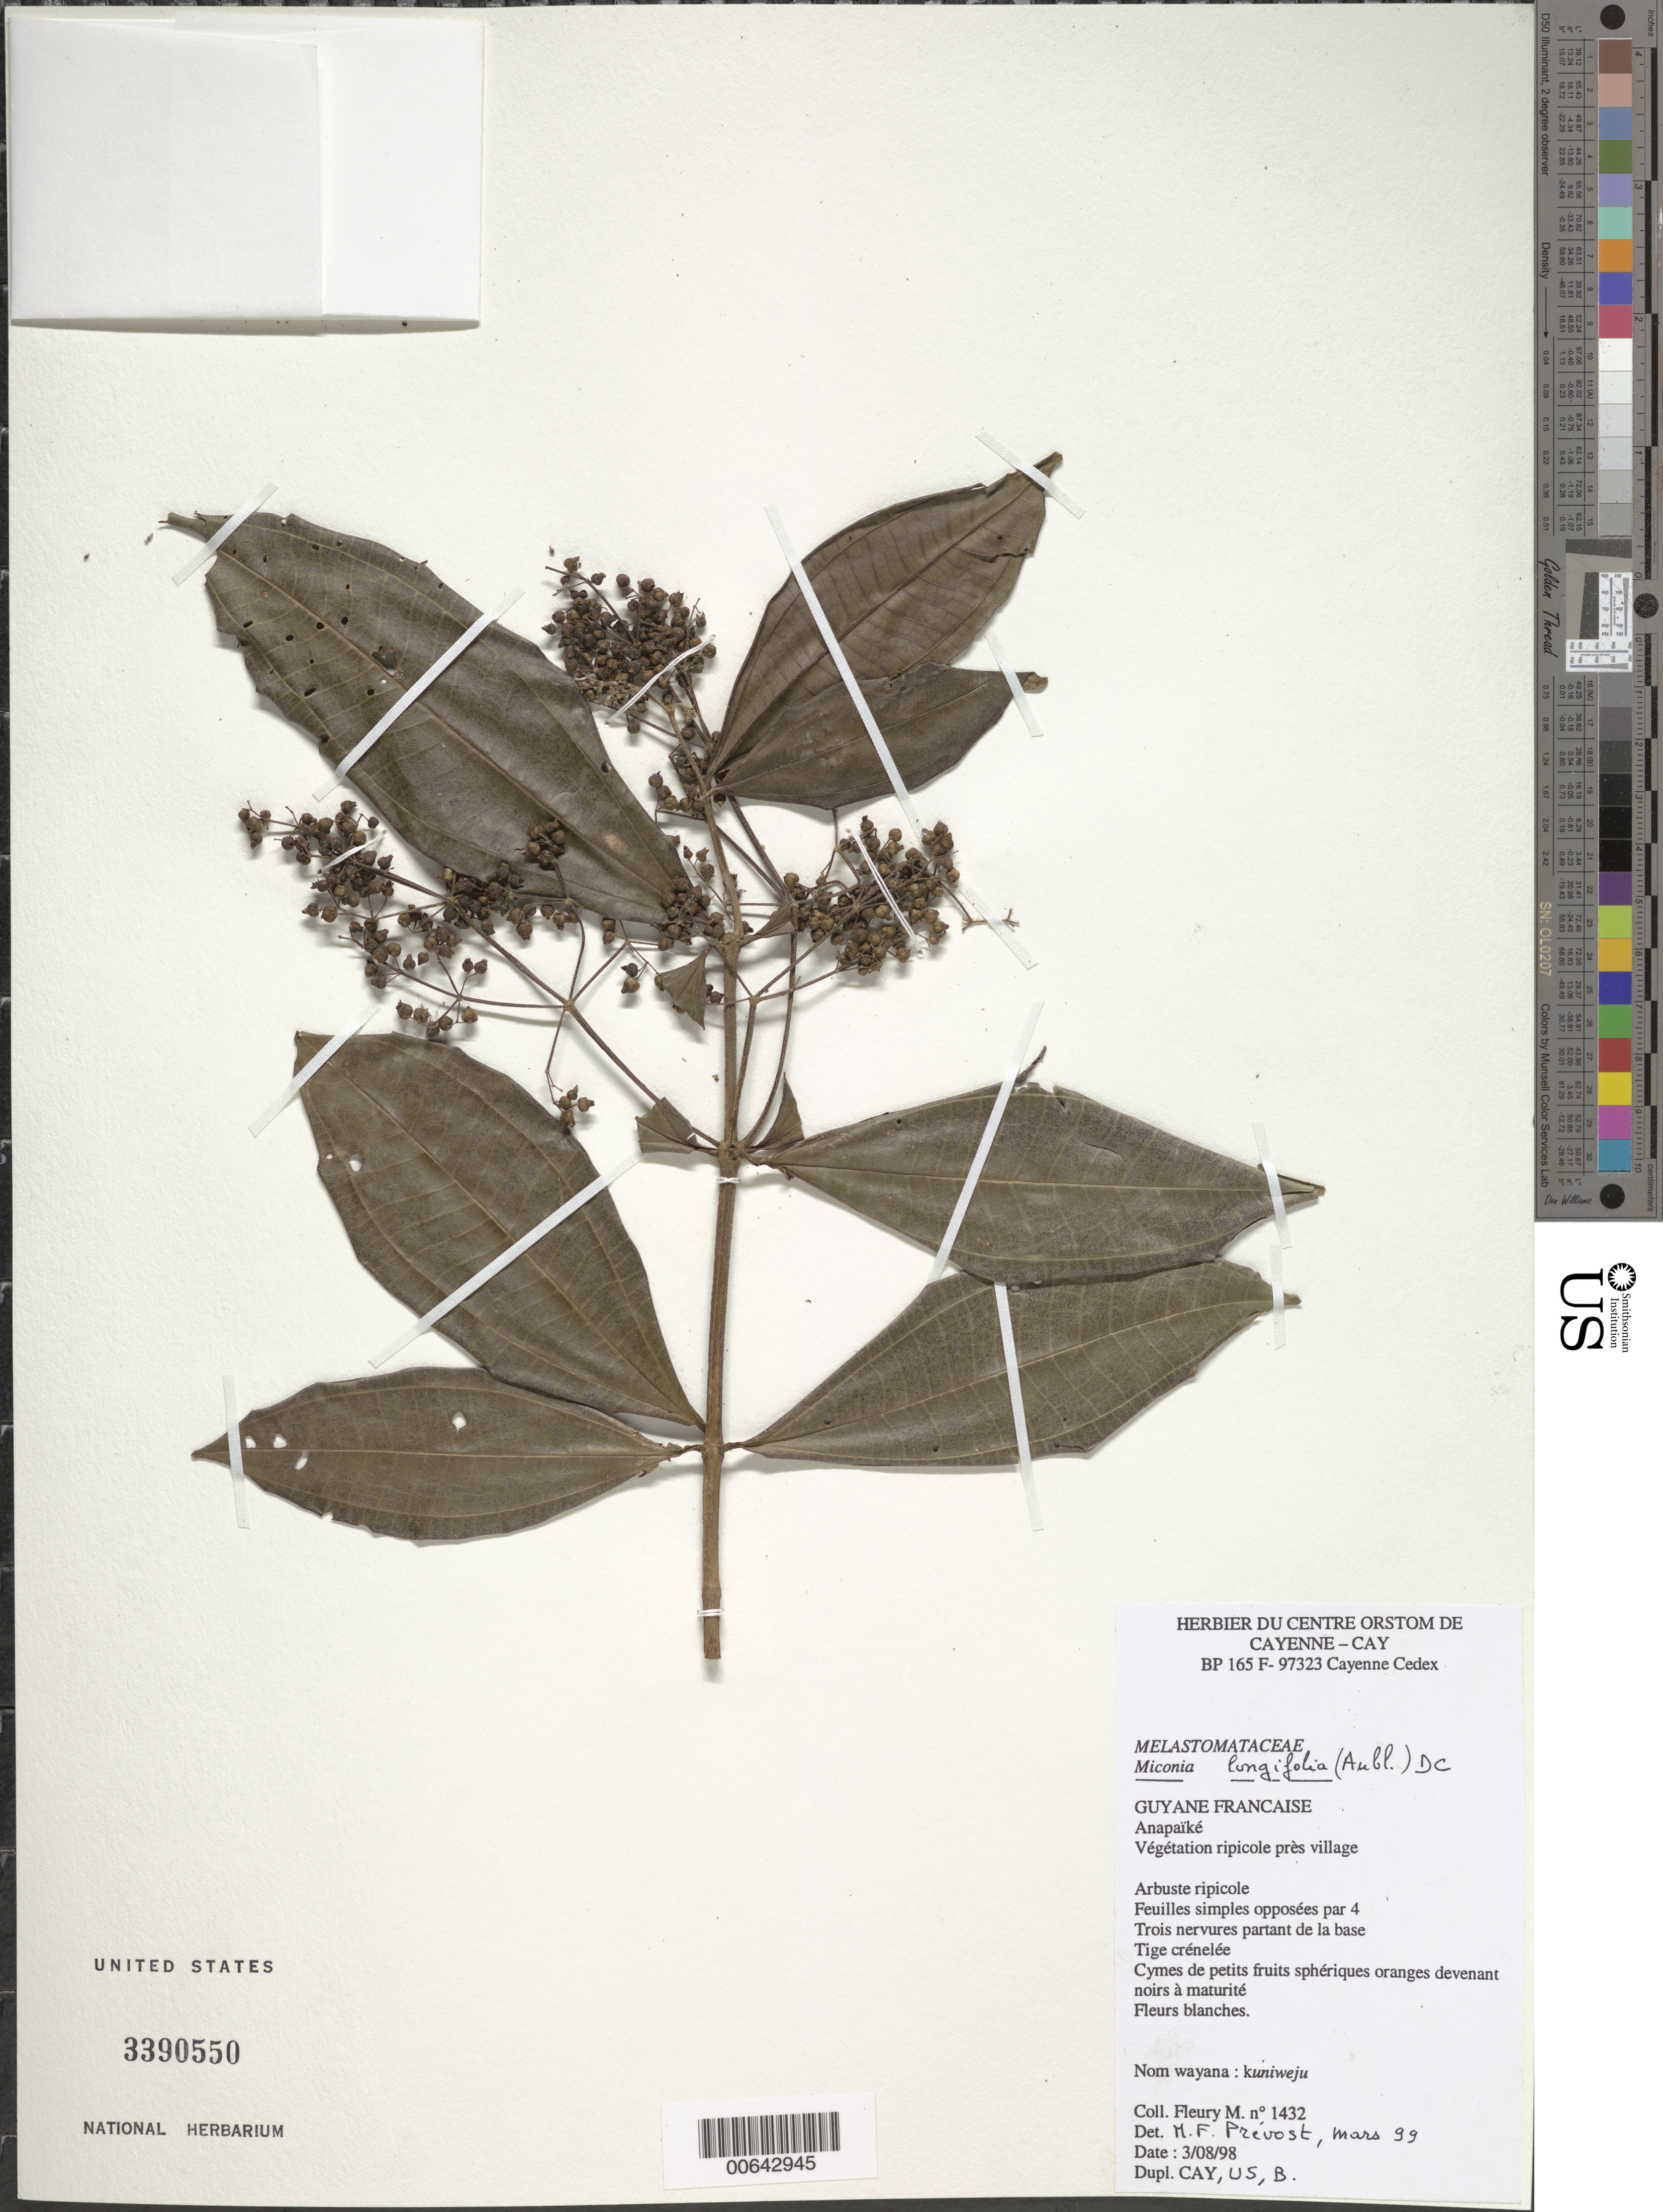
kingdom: Plantae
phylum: Tracheophyta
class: Magnoliopsida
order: Myrtales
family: Melastomataceae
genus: Miconia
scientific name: Miconia longifolia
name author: (Aubl.) DC.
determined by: Prévost, M.-F.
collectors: M. Fleury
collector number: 1432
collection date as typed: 3-Aug-98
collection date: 1998-08-03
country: French Guiana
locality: Anapaïké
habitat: Vegetation ripicole pres village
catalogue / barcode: US 3390550